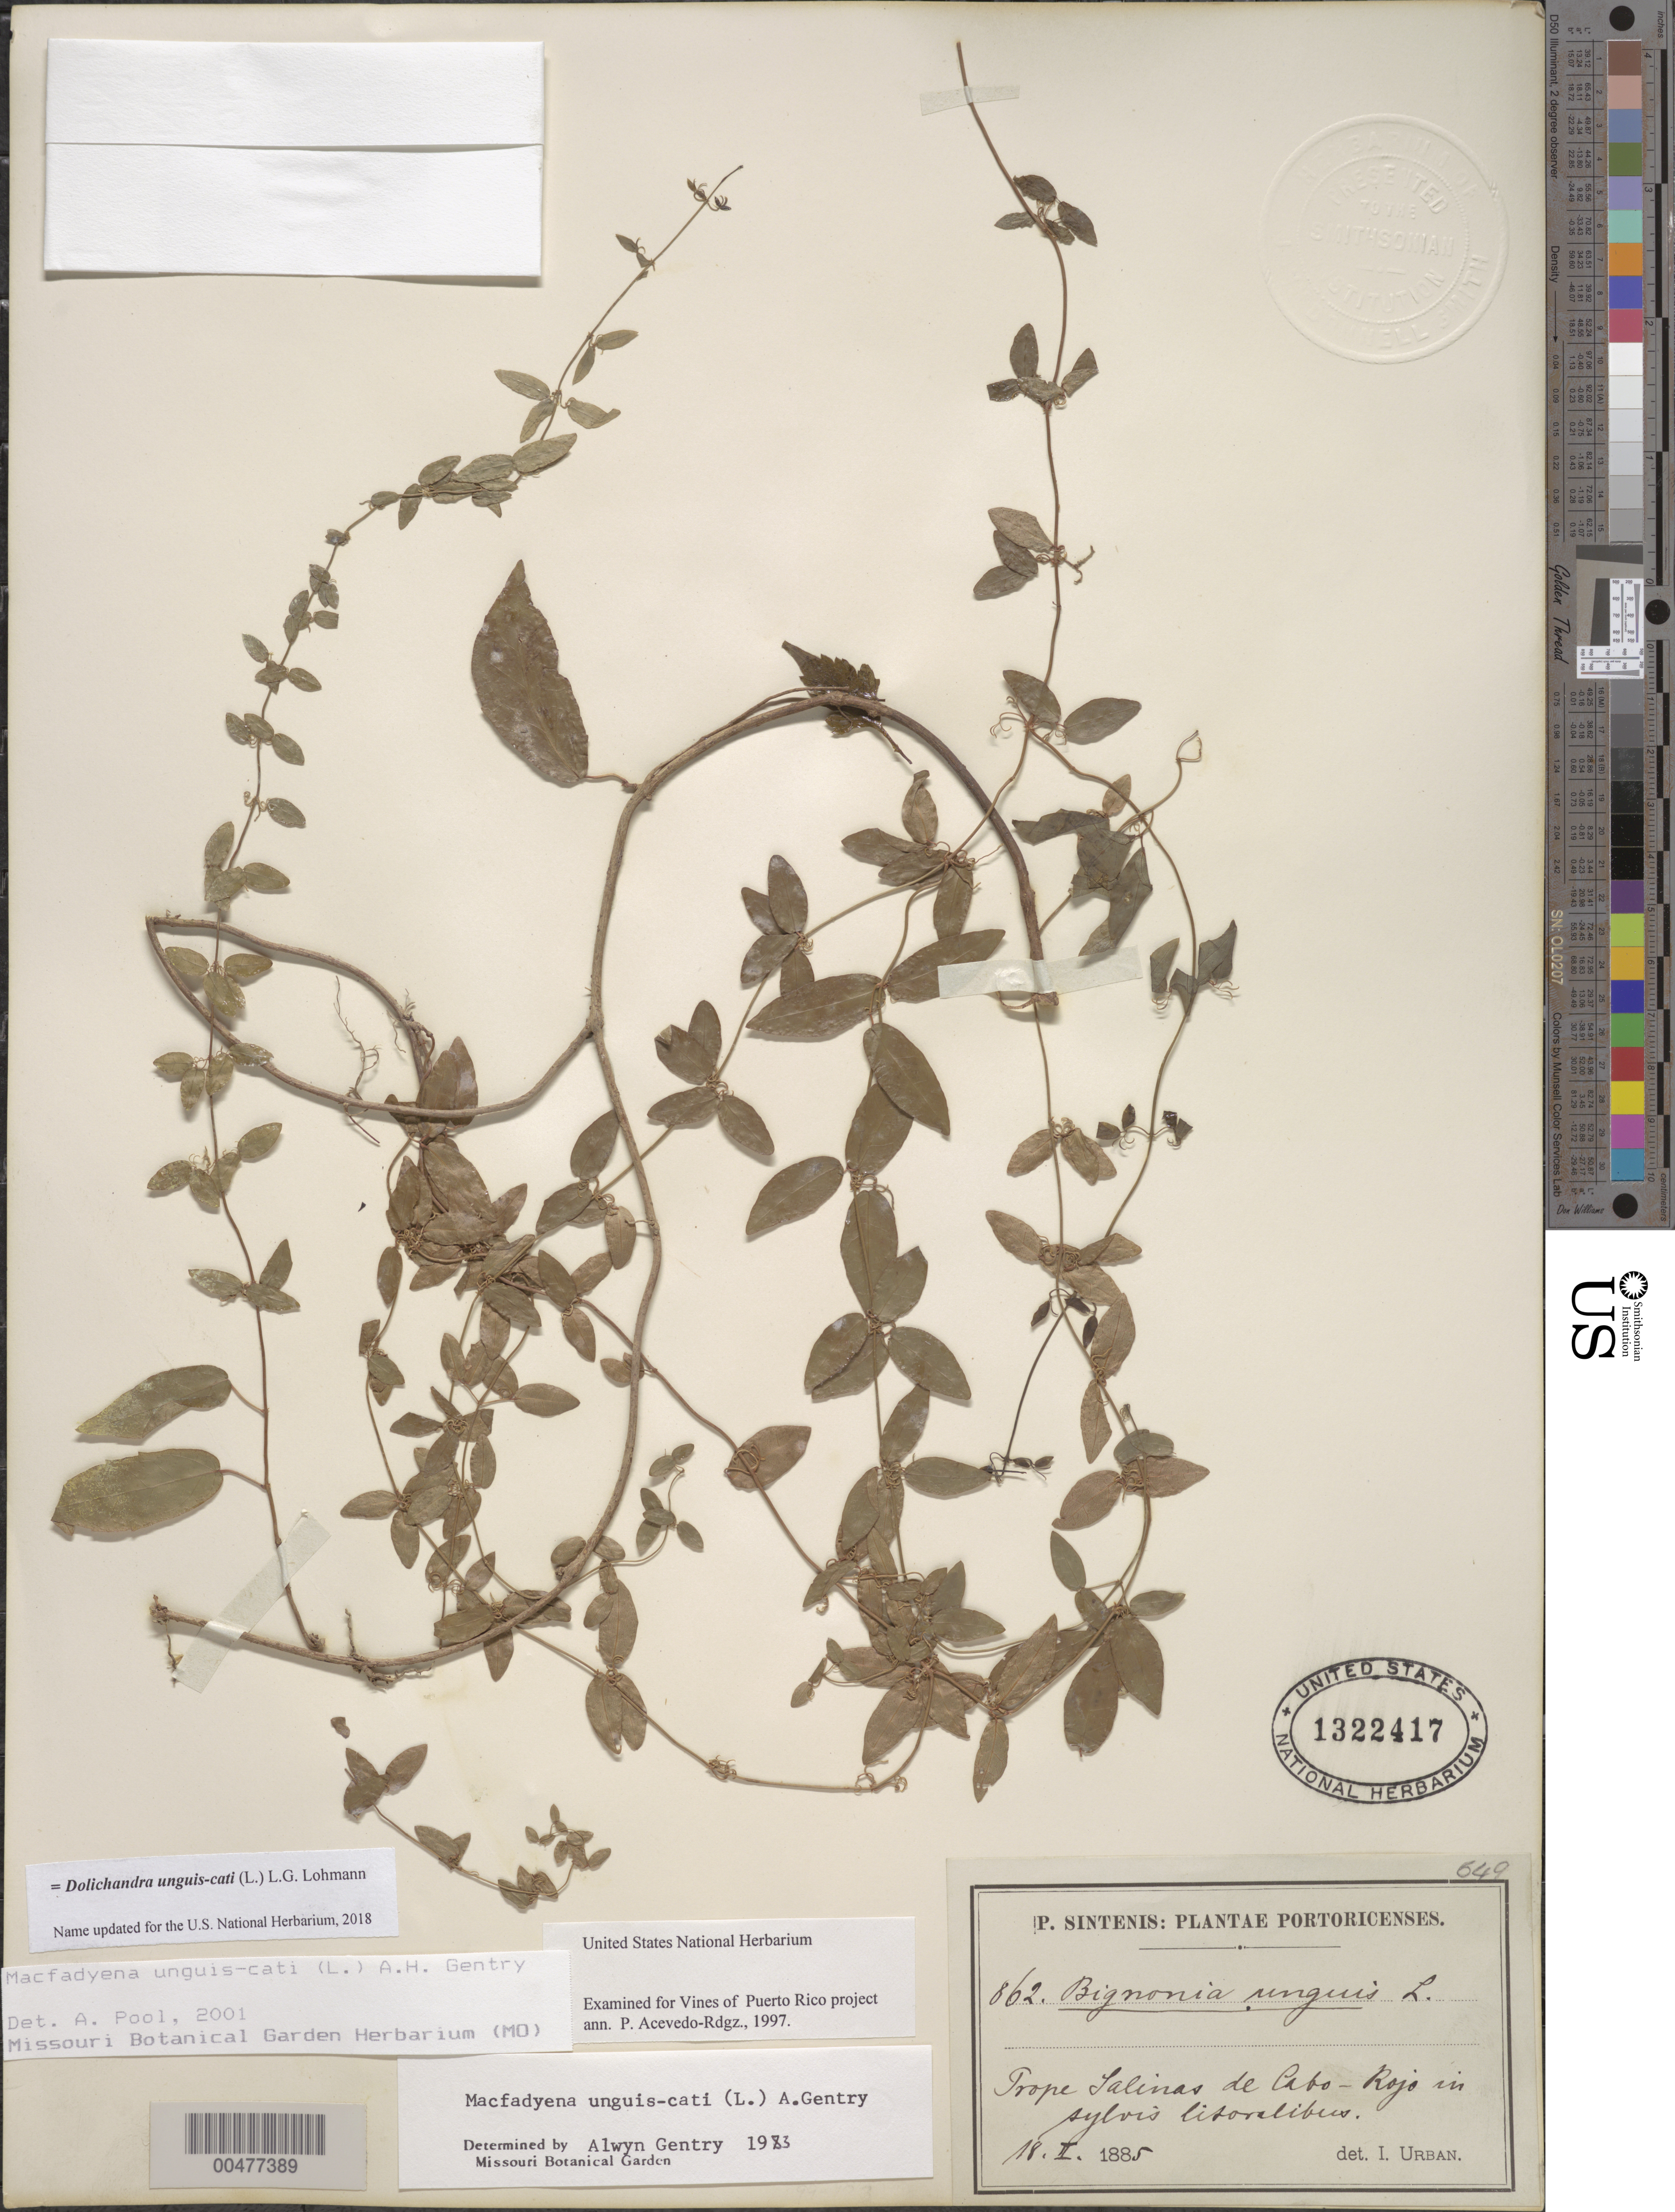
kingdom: Plantae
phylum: Tracheophyta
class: Magnoliopsida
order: Lamiales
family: Bignoniaceae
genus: Dolichandra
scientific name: Dolichandra unguis-cati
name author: (L.) L.G. Lohmann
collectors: P. Sintenis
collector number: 862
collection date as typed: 18 Feb 1885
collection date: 1885-02-18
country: Puerto Rico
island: Greater Antilles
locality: Prope Salinas de Cabo-Rojo. In Sylvis Cidoralibus.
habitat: In sylvis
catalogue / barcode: US 1322417